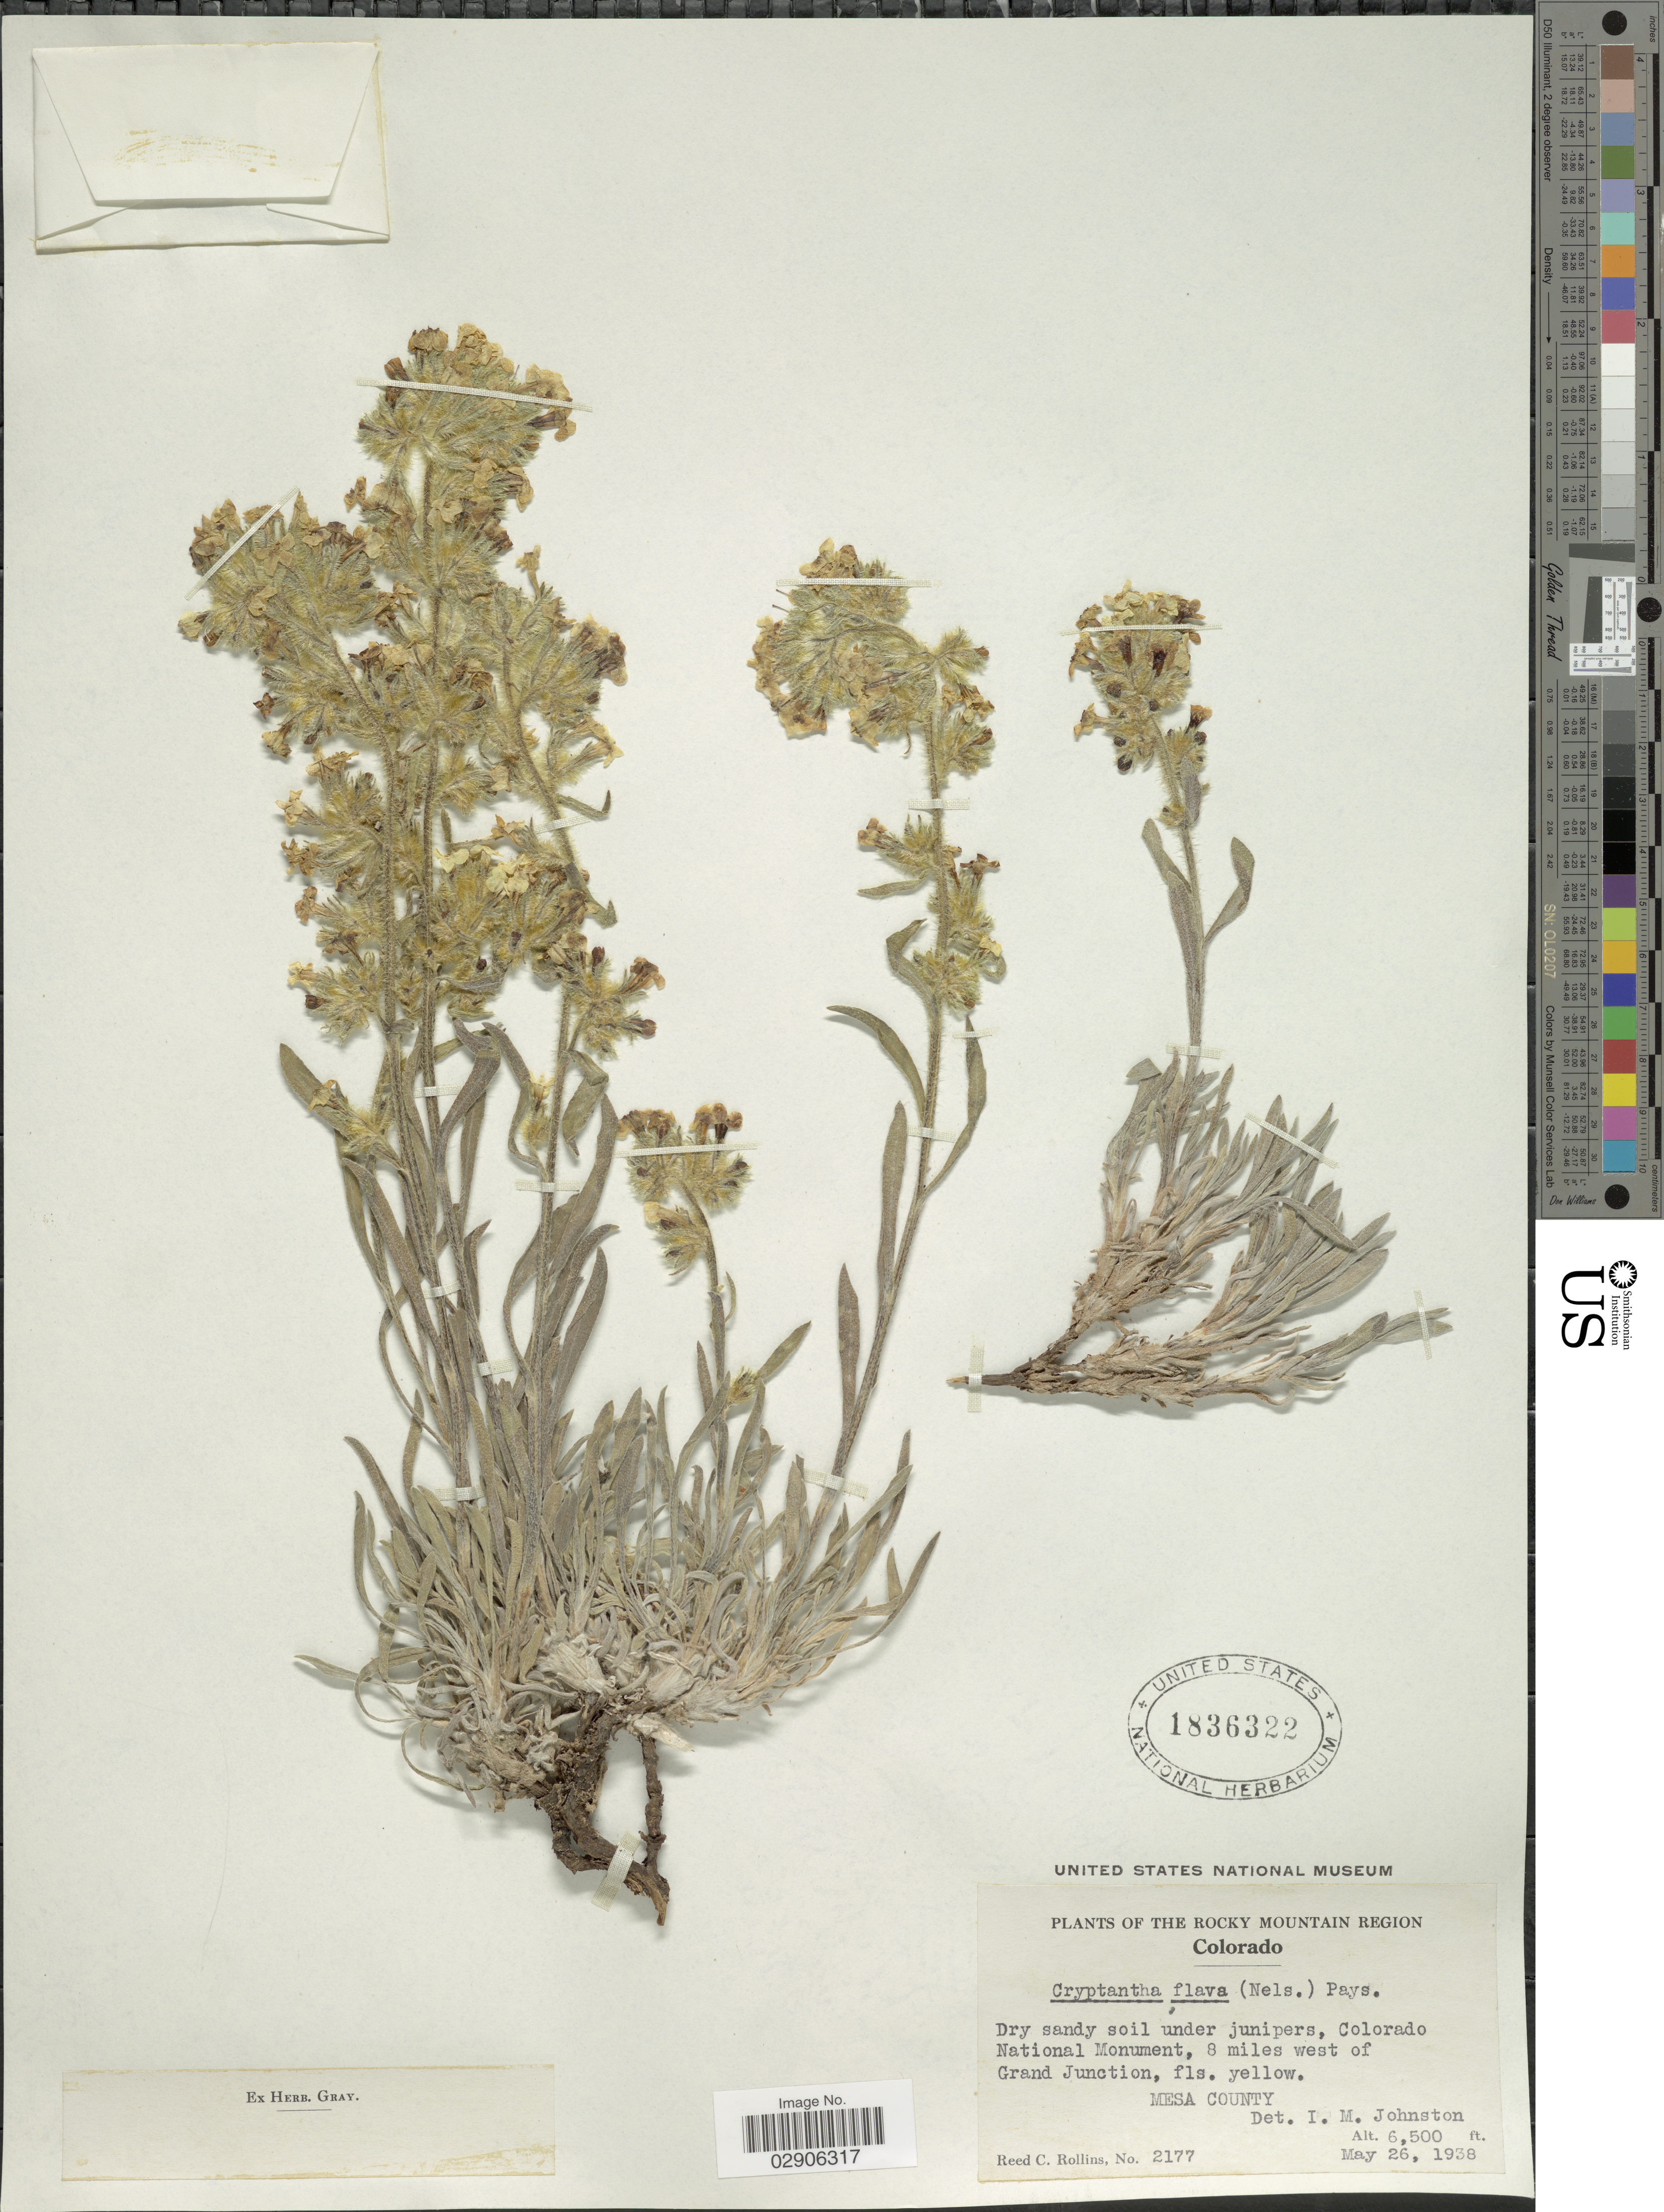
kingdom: Plantae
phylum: Tracheophyta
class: Magnoliopsida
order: Boraginales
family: Boraginaceae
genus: Oreocarya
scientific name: Oreocarya flava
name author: A. Nelson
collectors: R. C. Rollins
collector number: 2177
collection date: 1938-05-26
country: United States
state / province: Colorado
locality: The Rocky Mountain Region, National Monument, 8 miles west of Grand Junction, Mesa County.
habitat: dry soil under junipers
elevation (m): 1981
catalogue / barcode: US 1836322